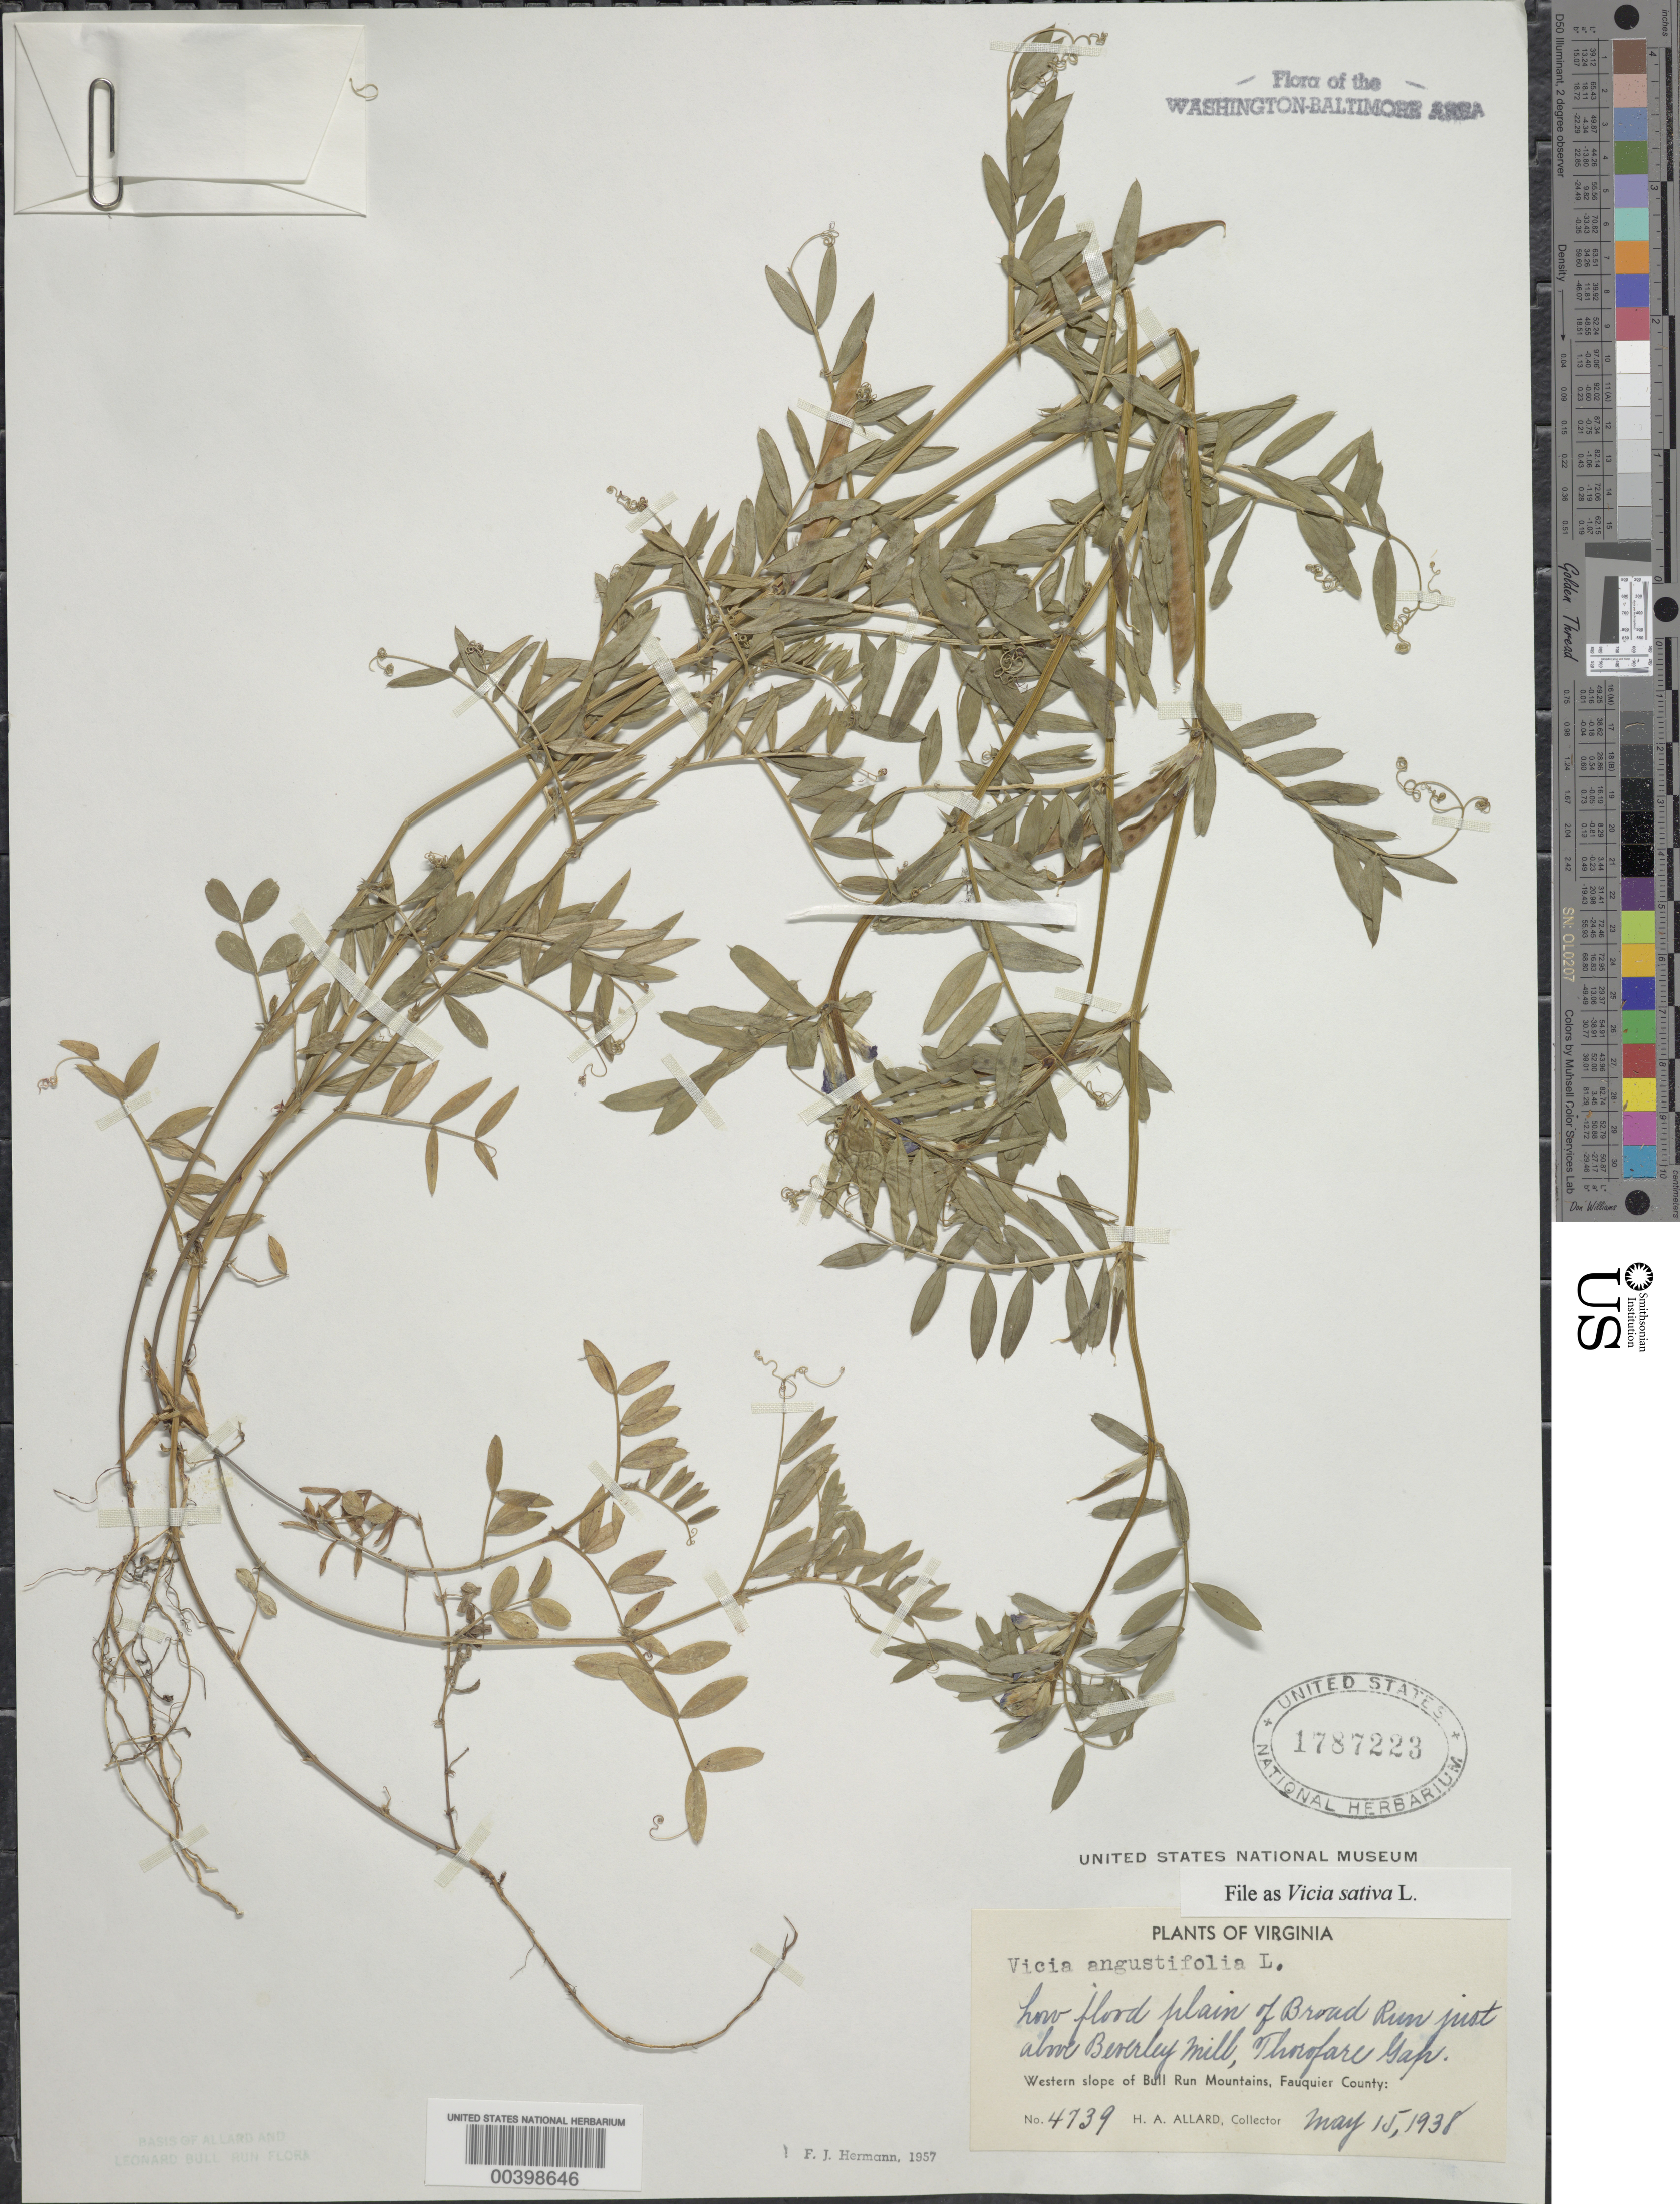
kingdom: Plantae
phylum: Tracheophyta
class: Magnoliopsida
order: Fabales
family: Fabaceae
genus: Vicia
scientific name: Vicia sativa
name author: L.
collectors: H. A. Allard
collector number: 4739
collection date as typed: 15 May 1938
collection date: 1938-05-15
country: United States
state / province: Virginia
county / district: Fauquier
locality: Broad Run above Beverley Mill, Thorofare Gap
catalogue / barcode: US 1787223